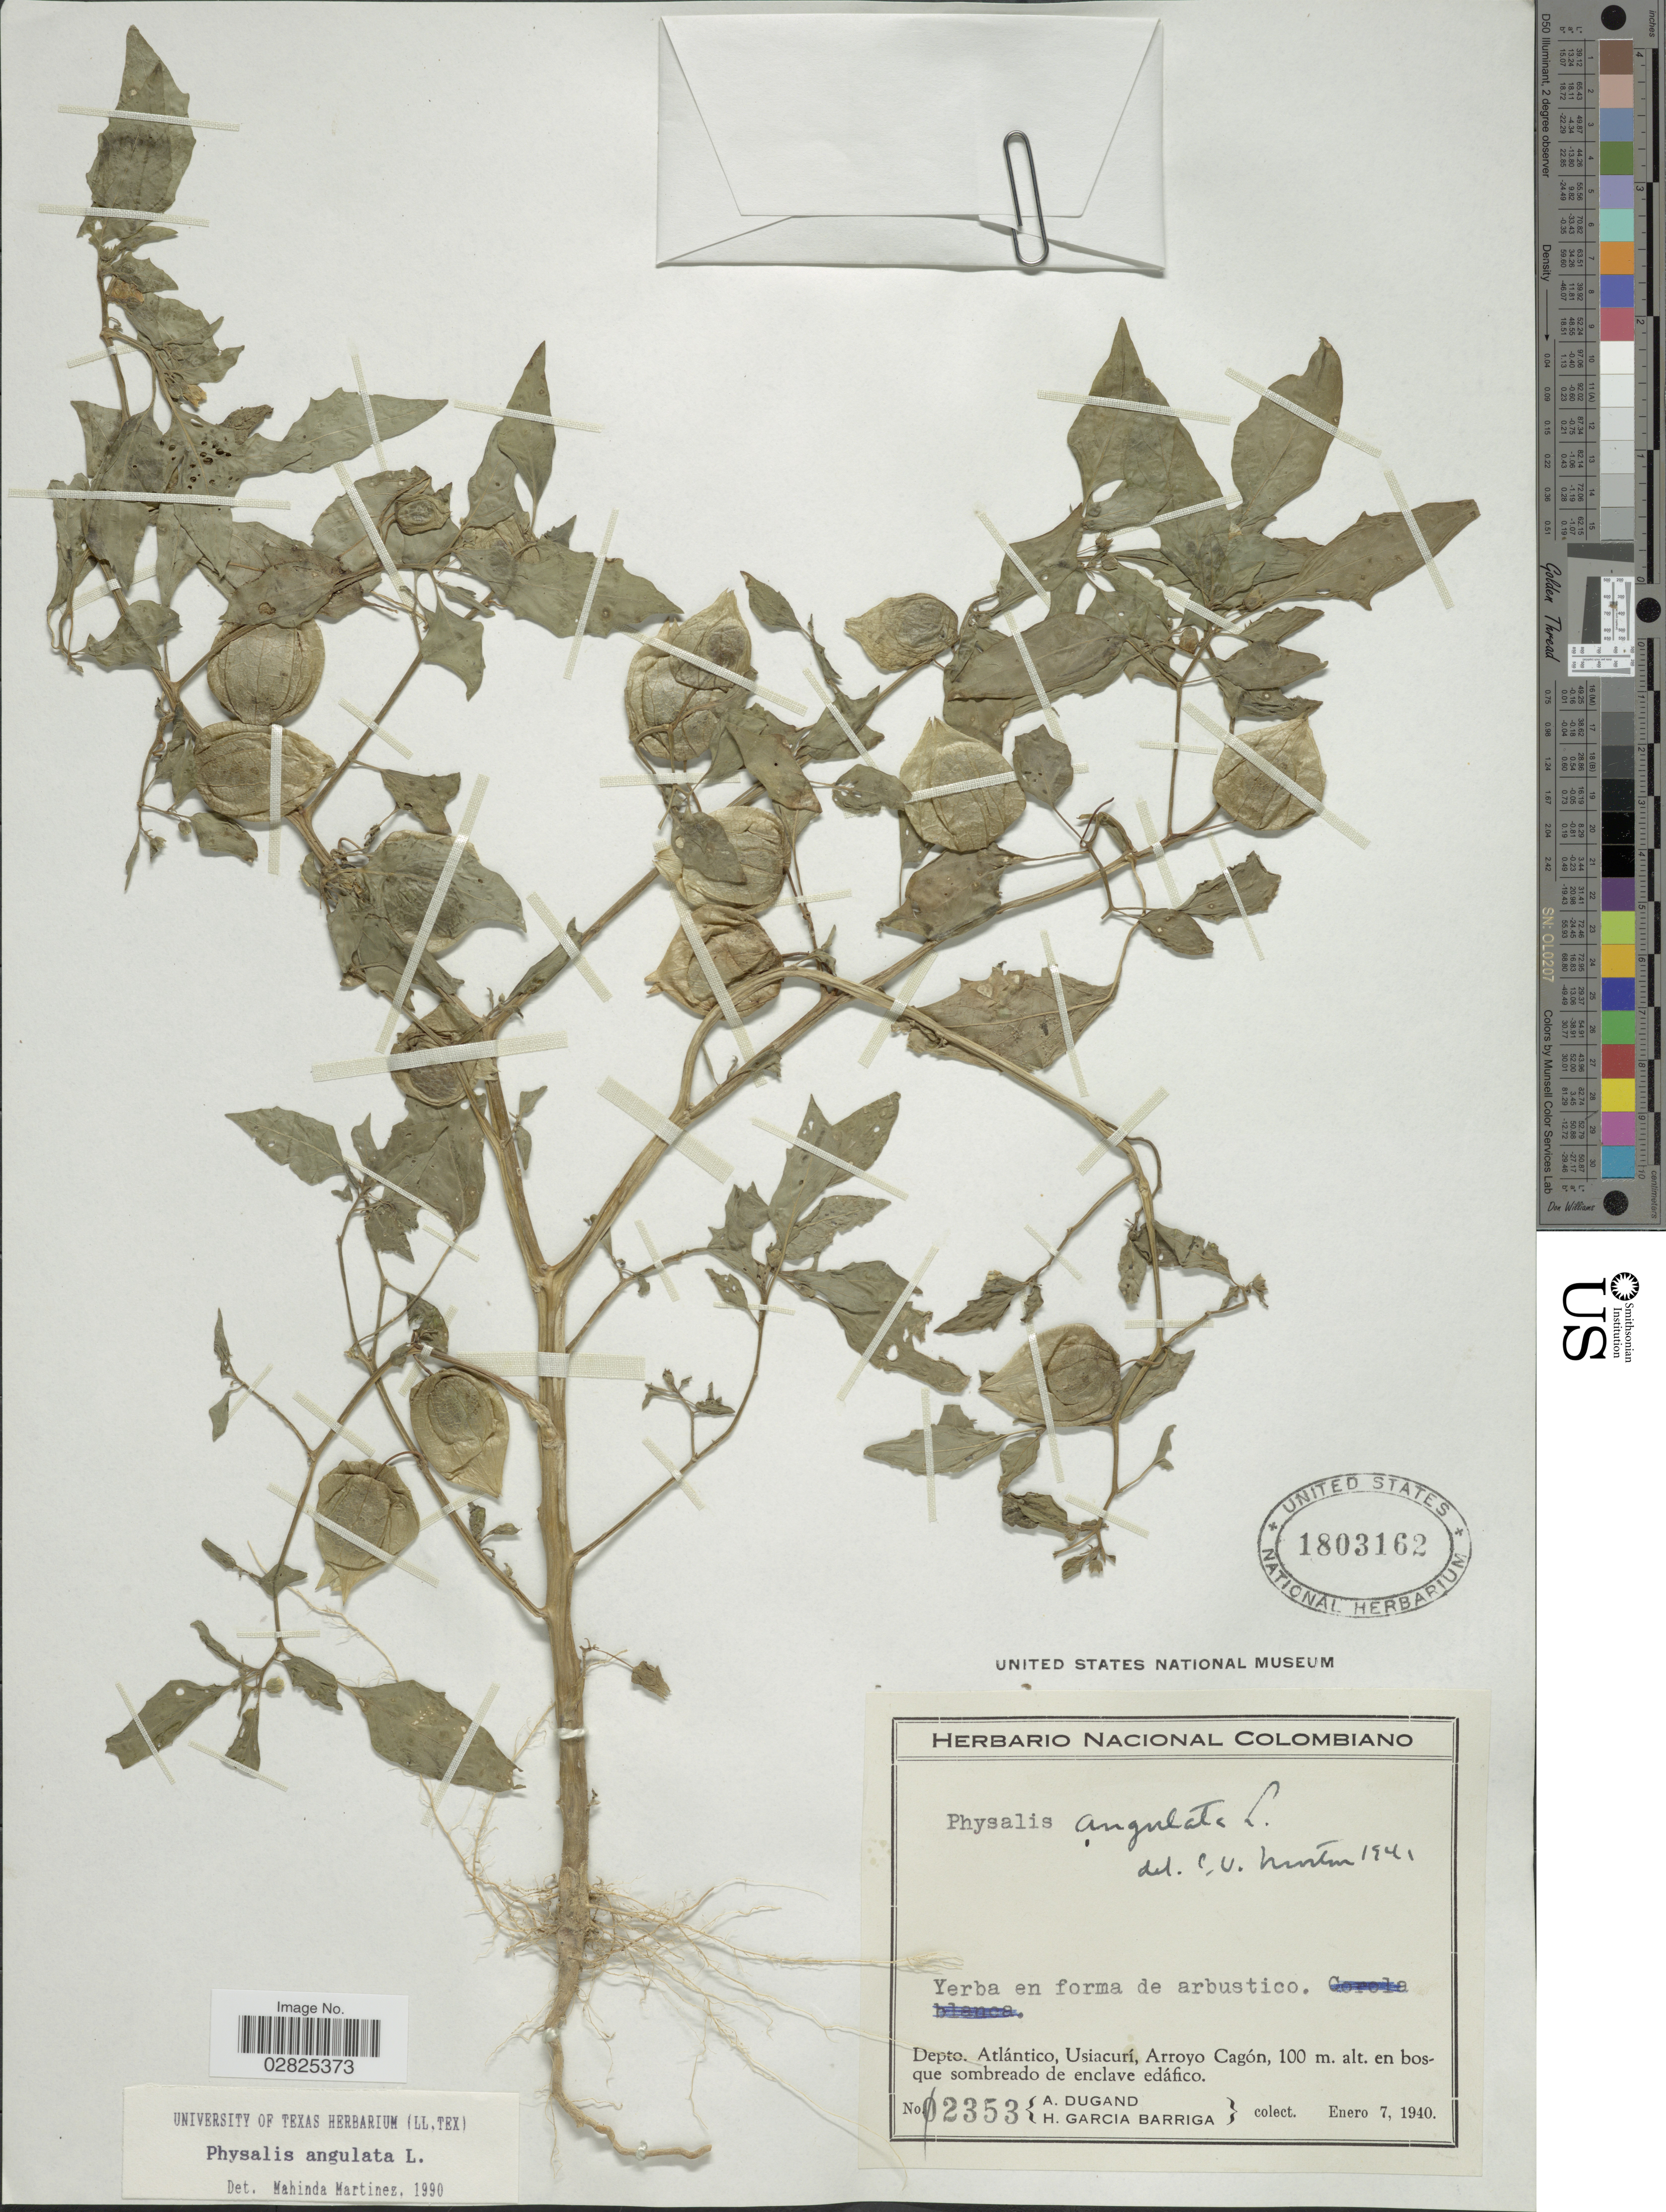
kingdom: Plantae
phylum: Tracheophyta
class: Magnoliopsida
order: Solanales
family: Solanaceae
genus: Physalis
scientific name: Physalis angulata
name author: L.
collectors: A. Dugand & H. García Barriga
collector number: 2353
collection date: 1940-01-07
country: Colombia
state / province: Atlántico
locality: Usiacurí, Arroyo Cagón.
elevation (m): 100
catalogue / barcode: US 1803162